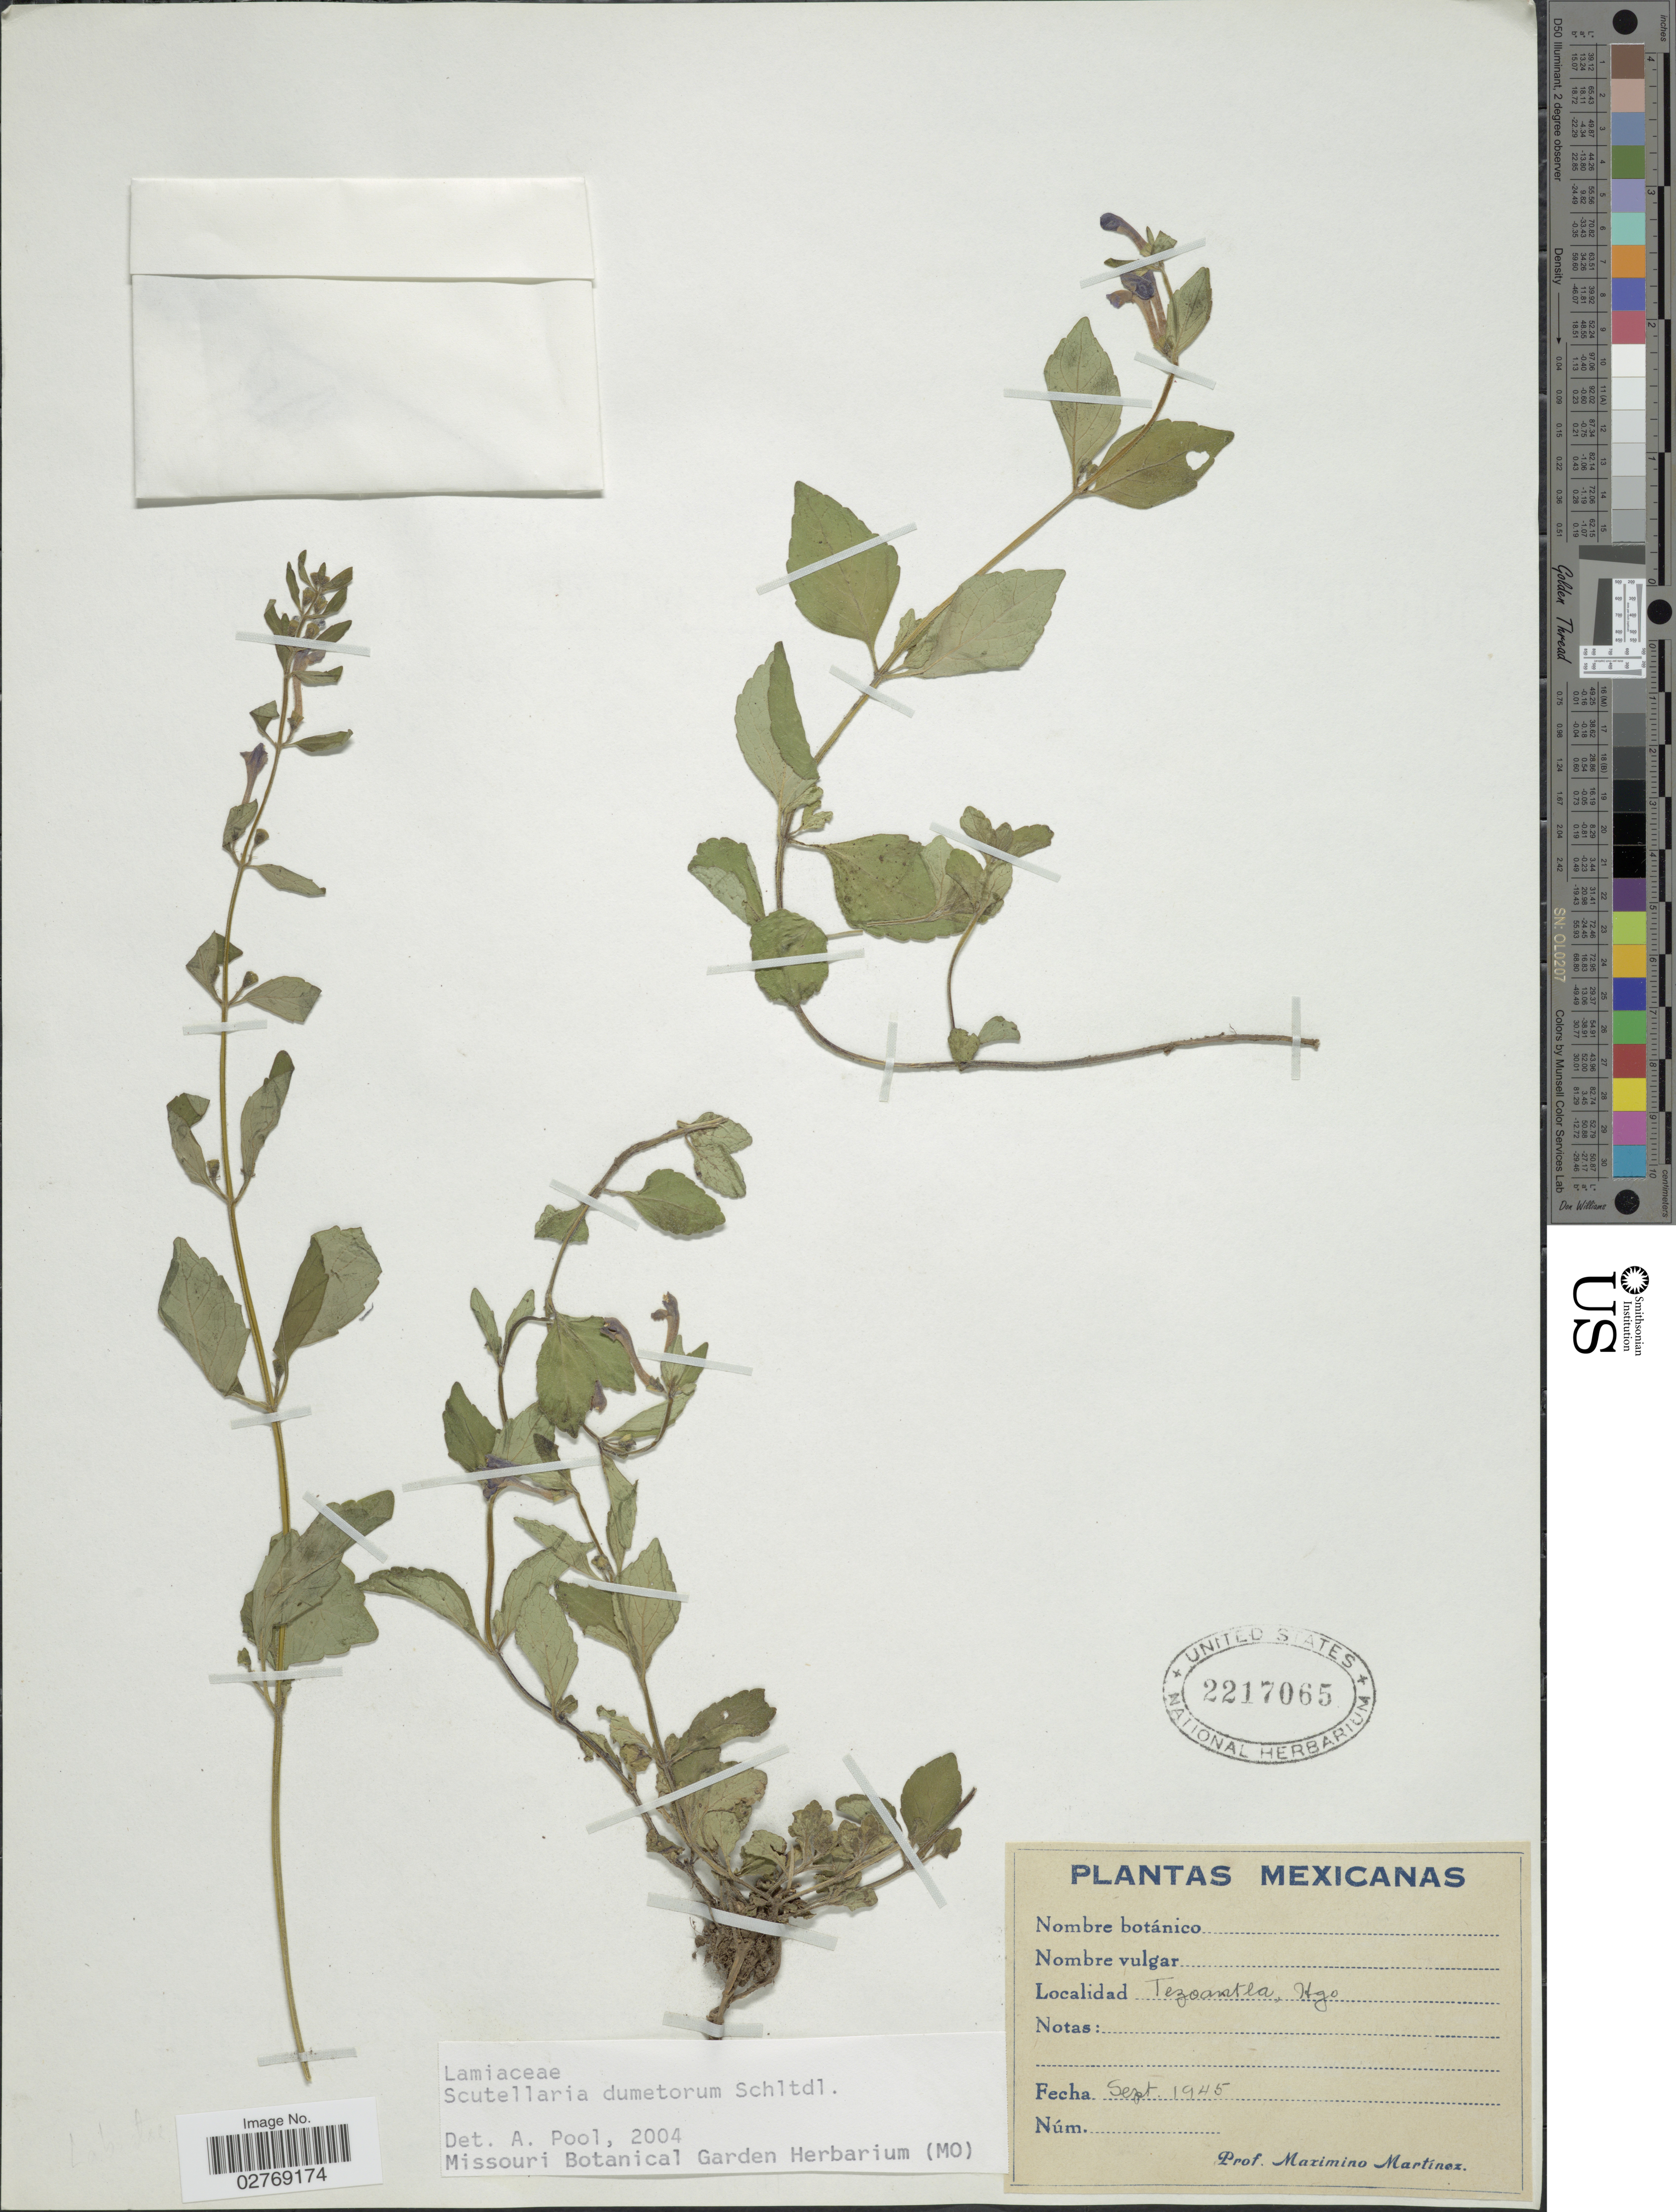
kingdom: Plantae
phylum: Tracheophyta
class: Magnoliopsida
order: Lamiales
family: Lamiaceae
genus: Scutellaria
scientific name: Scutellaria dumetorum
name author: Schltdl.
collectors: M. Martínez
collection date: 1945-09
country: Mexico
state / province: Hidalgo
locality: Tezoantla.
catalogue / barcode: US 2217065